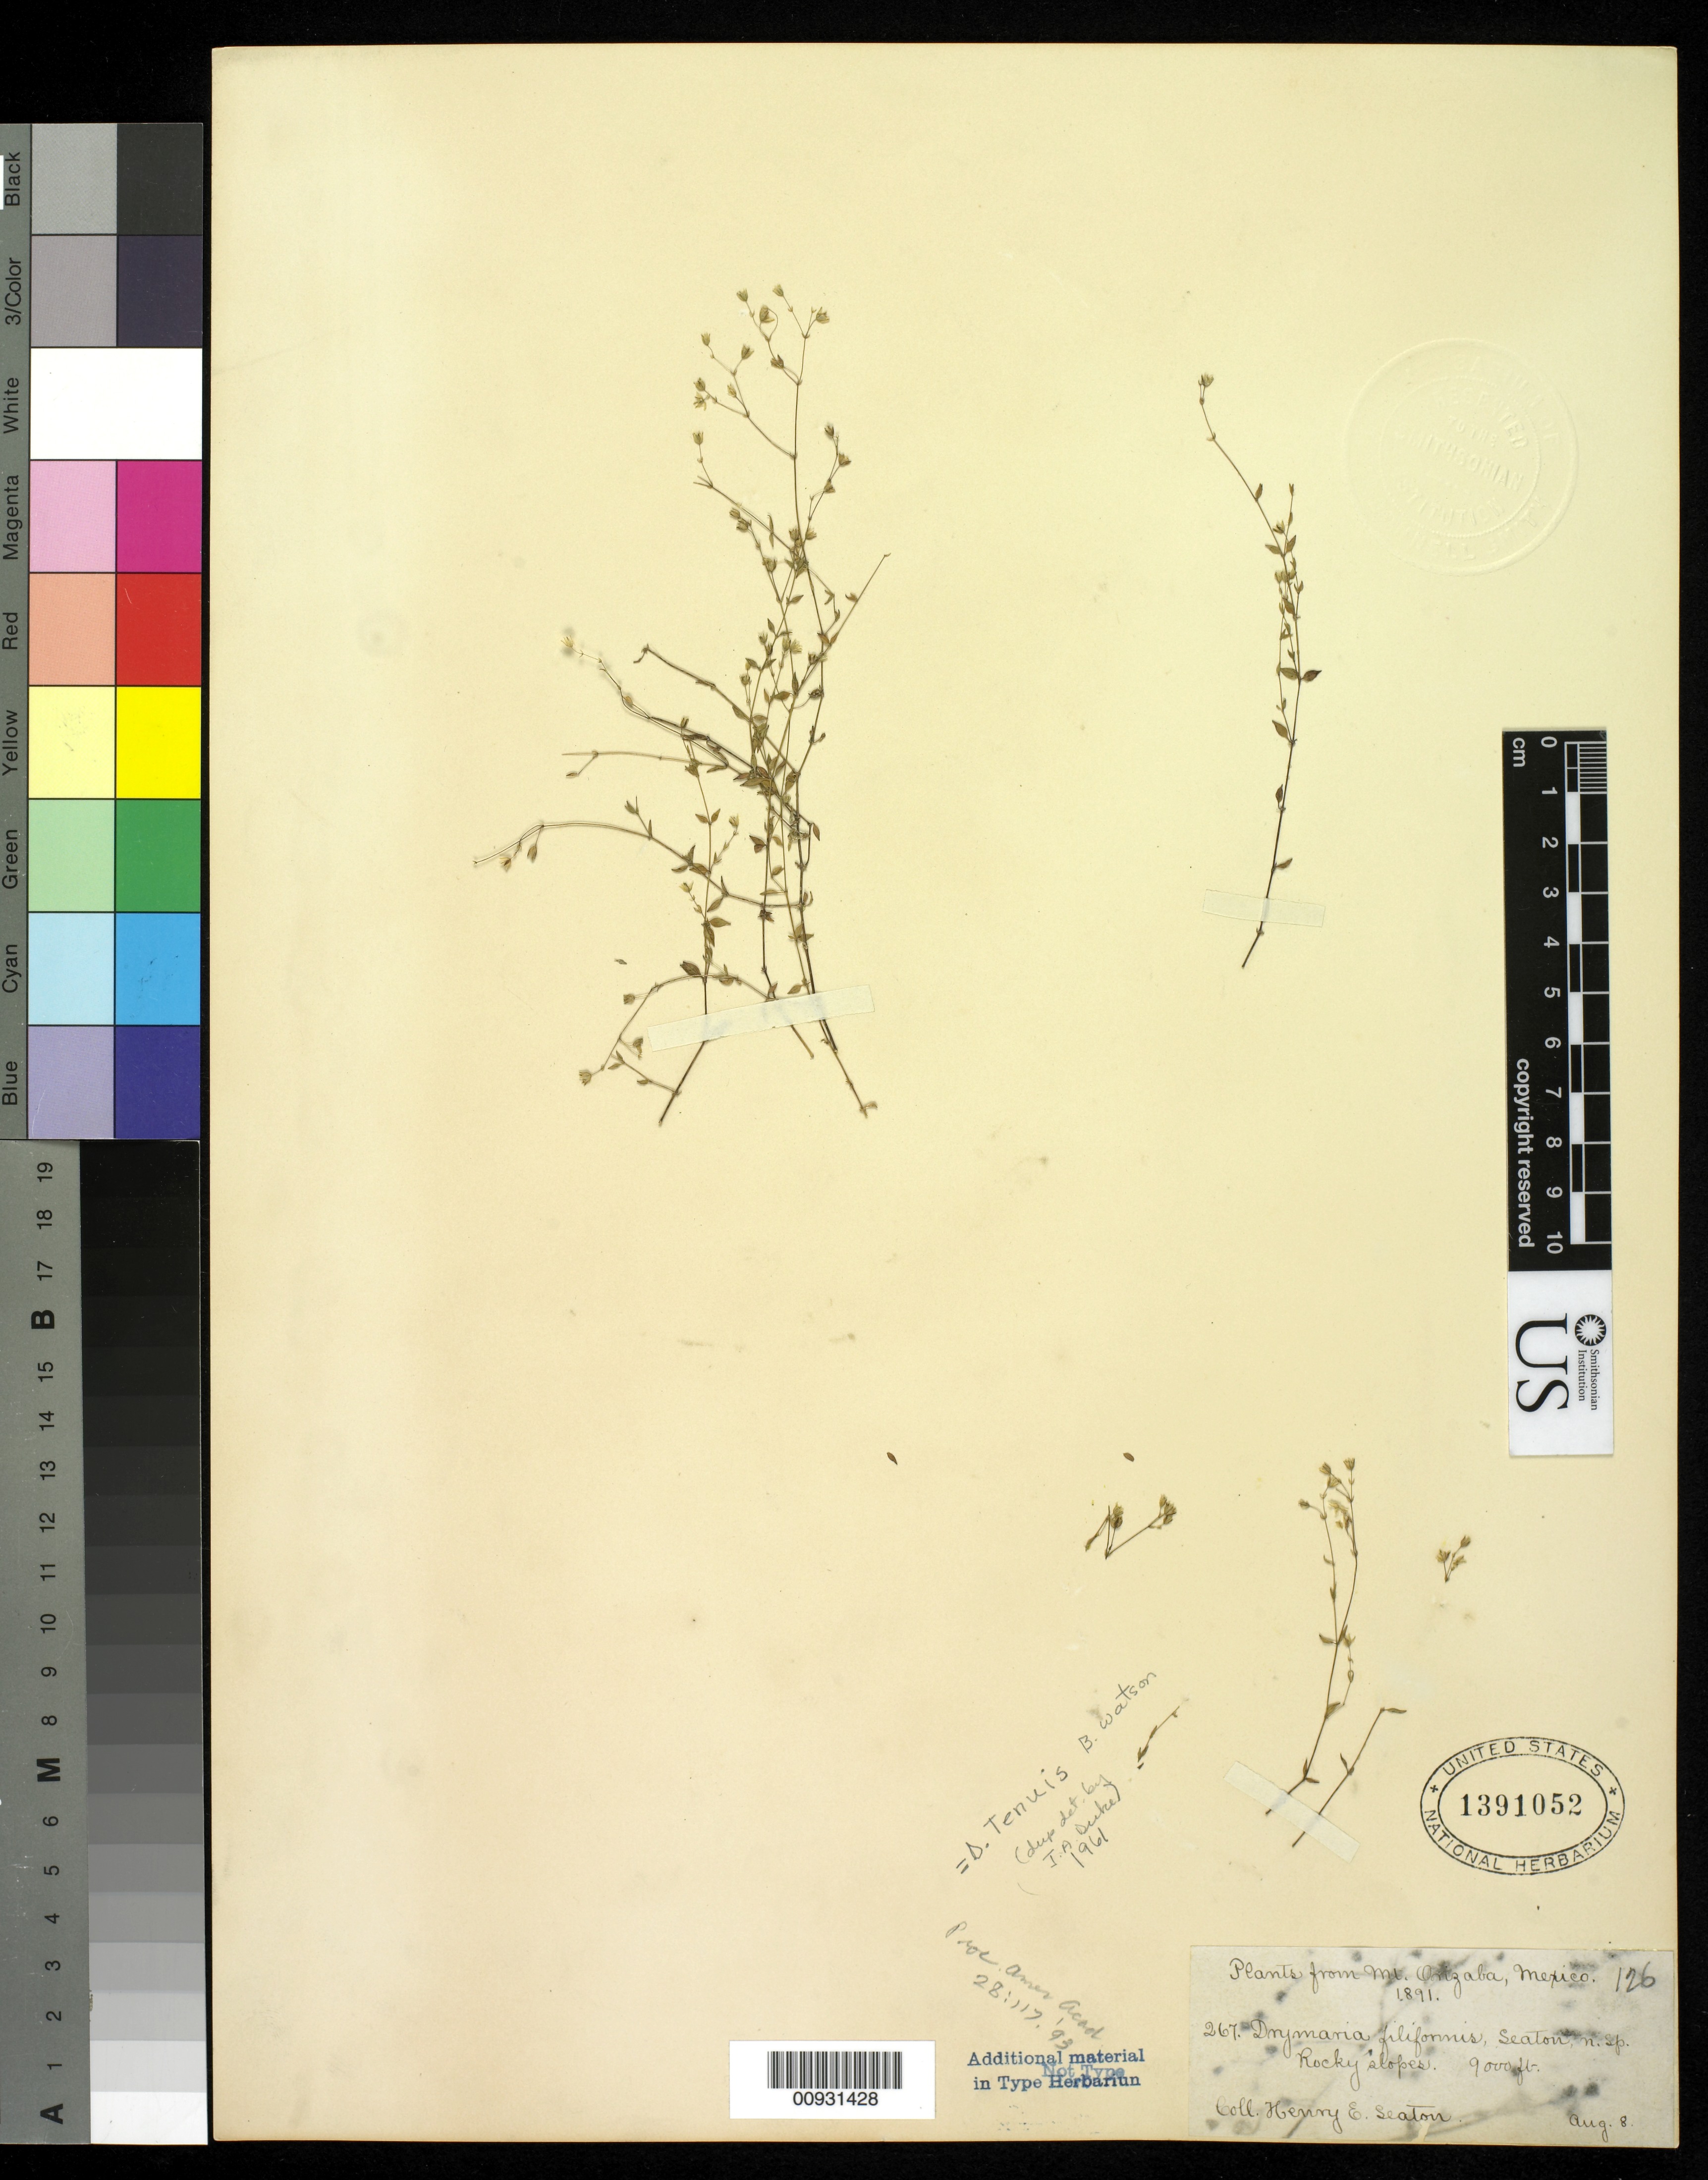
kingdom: Plantae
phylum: Tracheophyta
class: Magnoliopsida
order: Caryophyllales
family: Caryophyllaceae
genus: Drymaria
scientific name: Drymaria filiformis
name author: Seaton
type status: Isotype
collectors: H. E. Seaton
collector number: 267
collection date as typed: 08 Aug 1891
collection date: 1891-08-08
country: Mexico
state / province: Veracruz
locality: Mt. Orizaba.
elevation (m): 2743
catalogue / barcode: US 1391052